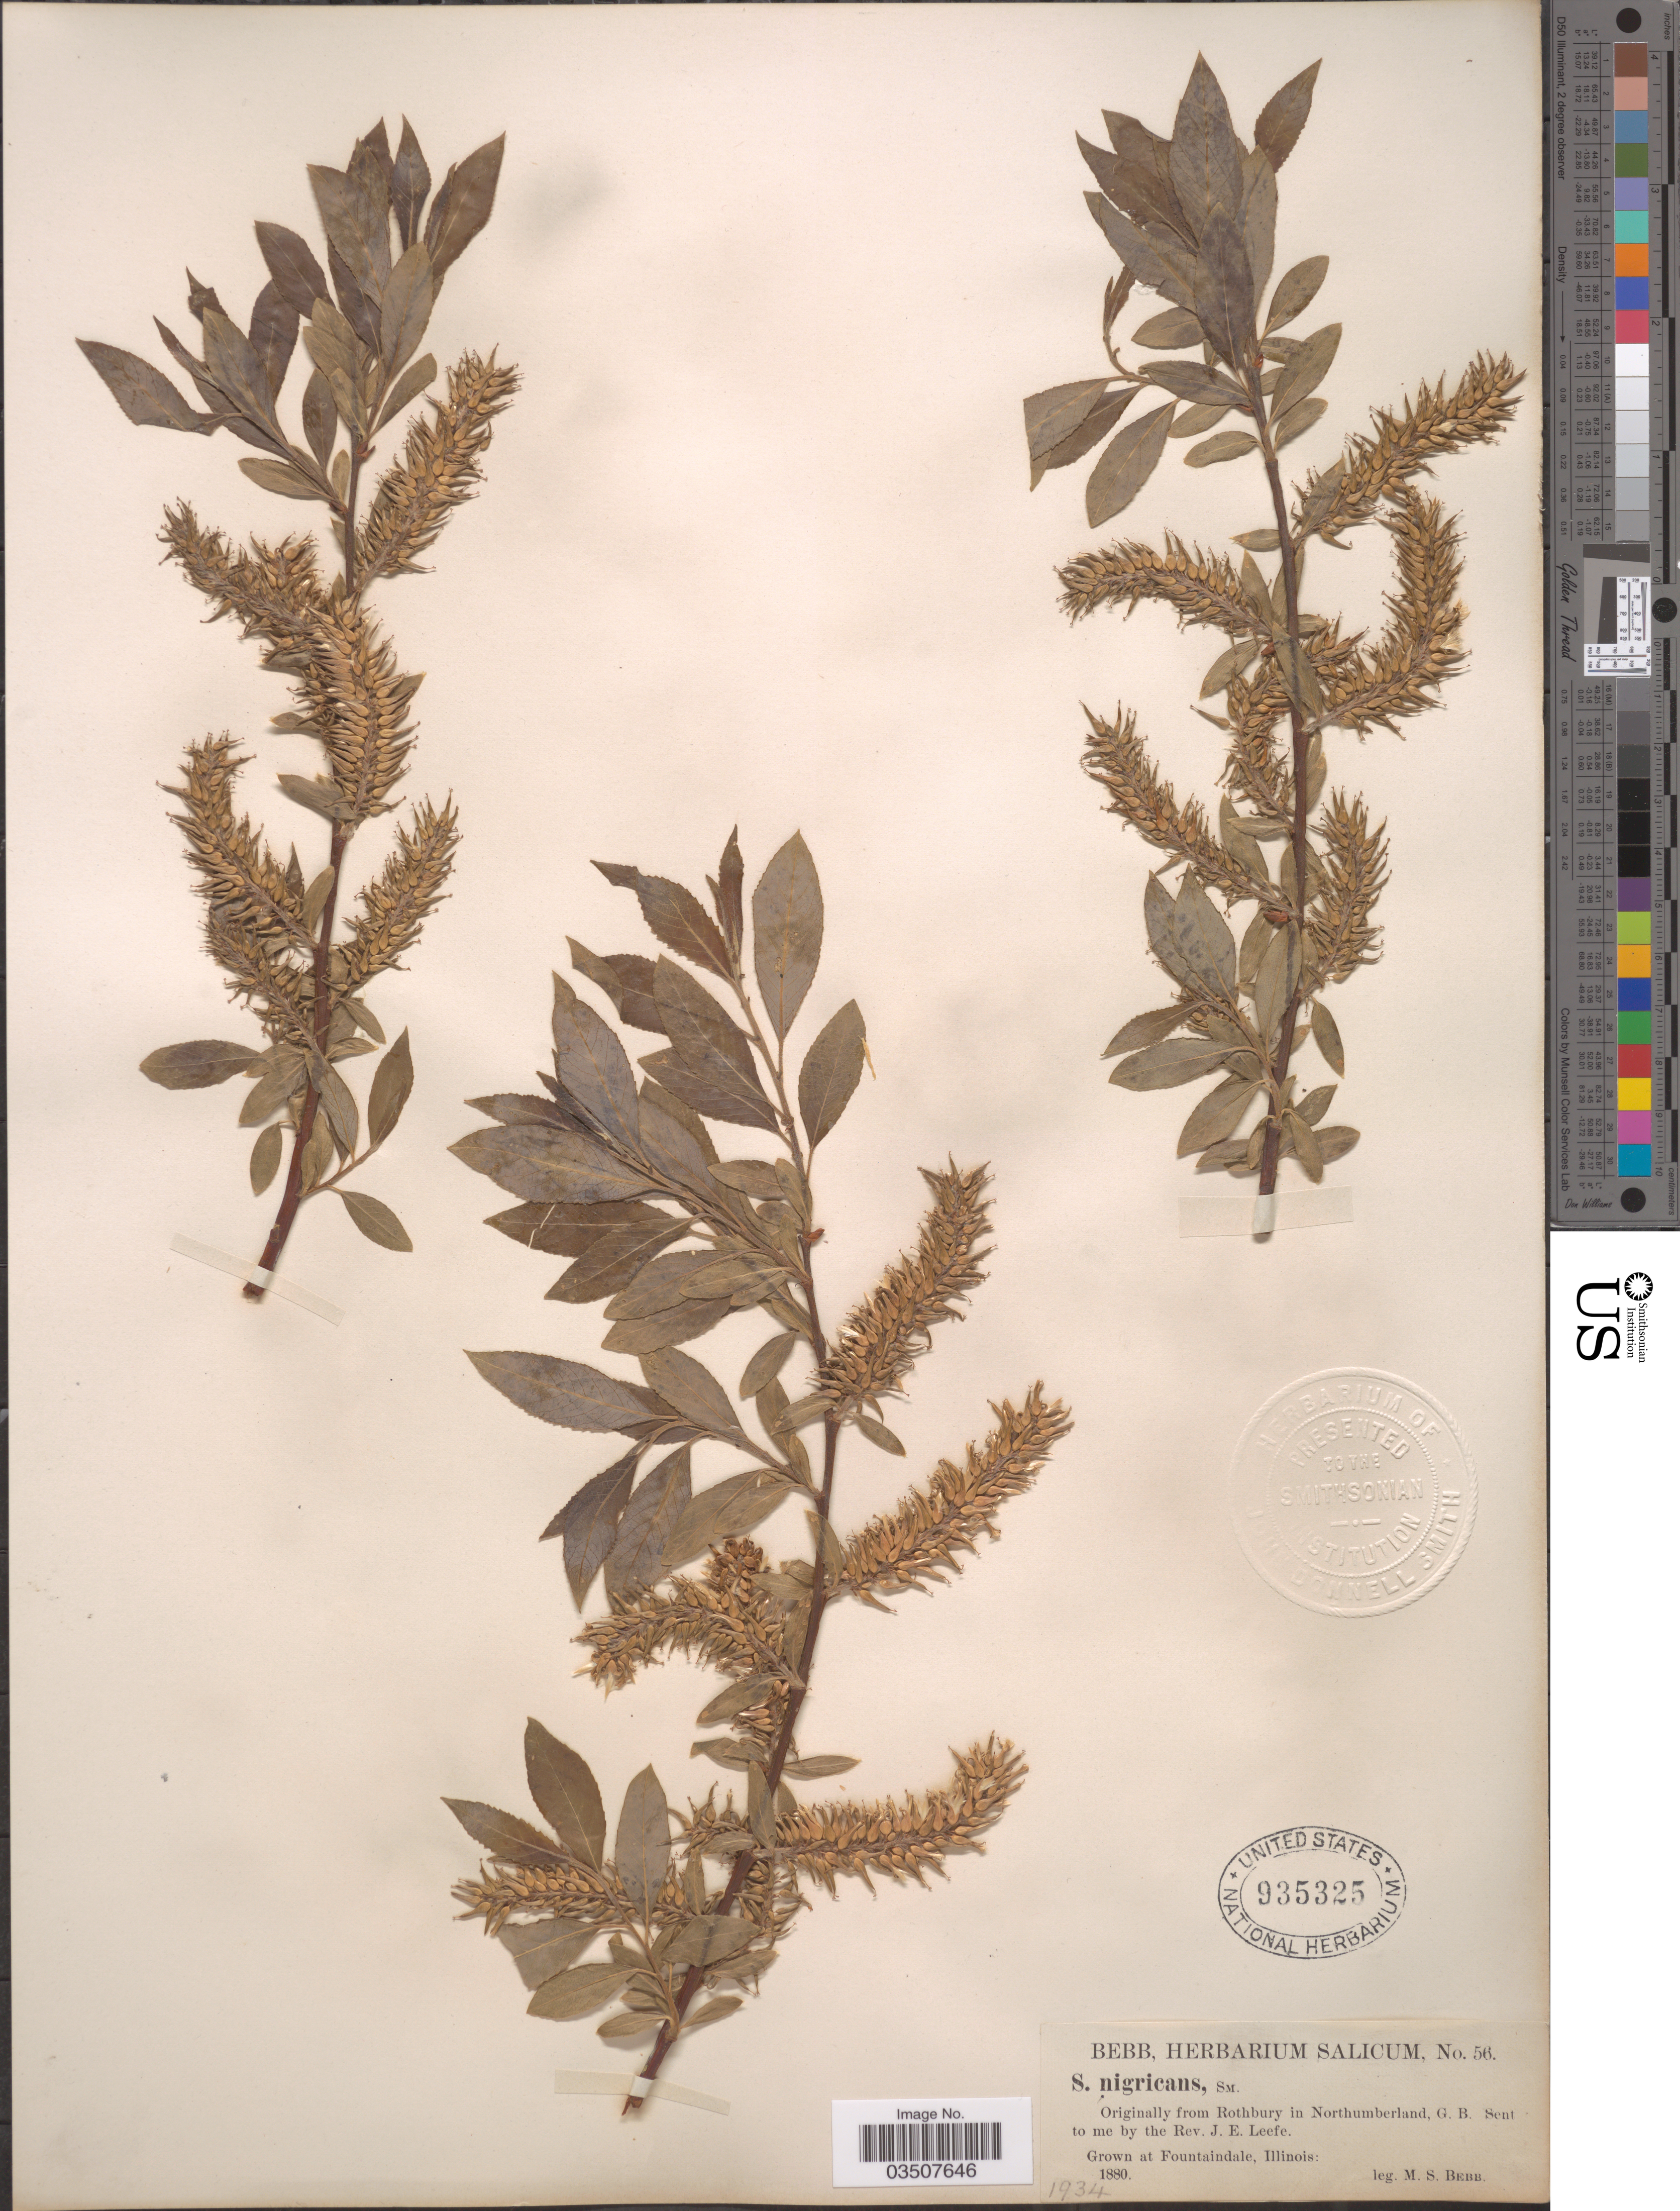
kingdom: Plantae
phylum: Tracheophyta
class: Magnoliopsida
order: Malpighiales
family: Salicaceae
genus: Salix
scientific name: Salix nigricans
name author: Sm.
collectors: M. Bebb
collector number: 56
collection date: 1880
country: United States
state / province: Illinois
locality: Grown at Fountaindale.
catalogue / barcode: US 935325